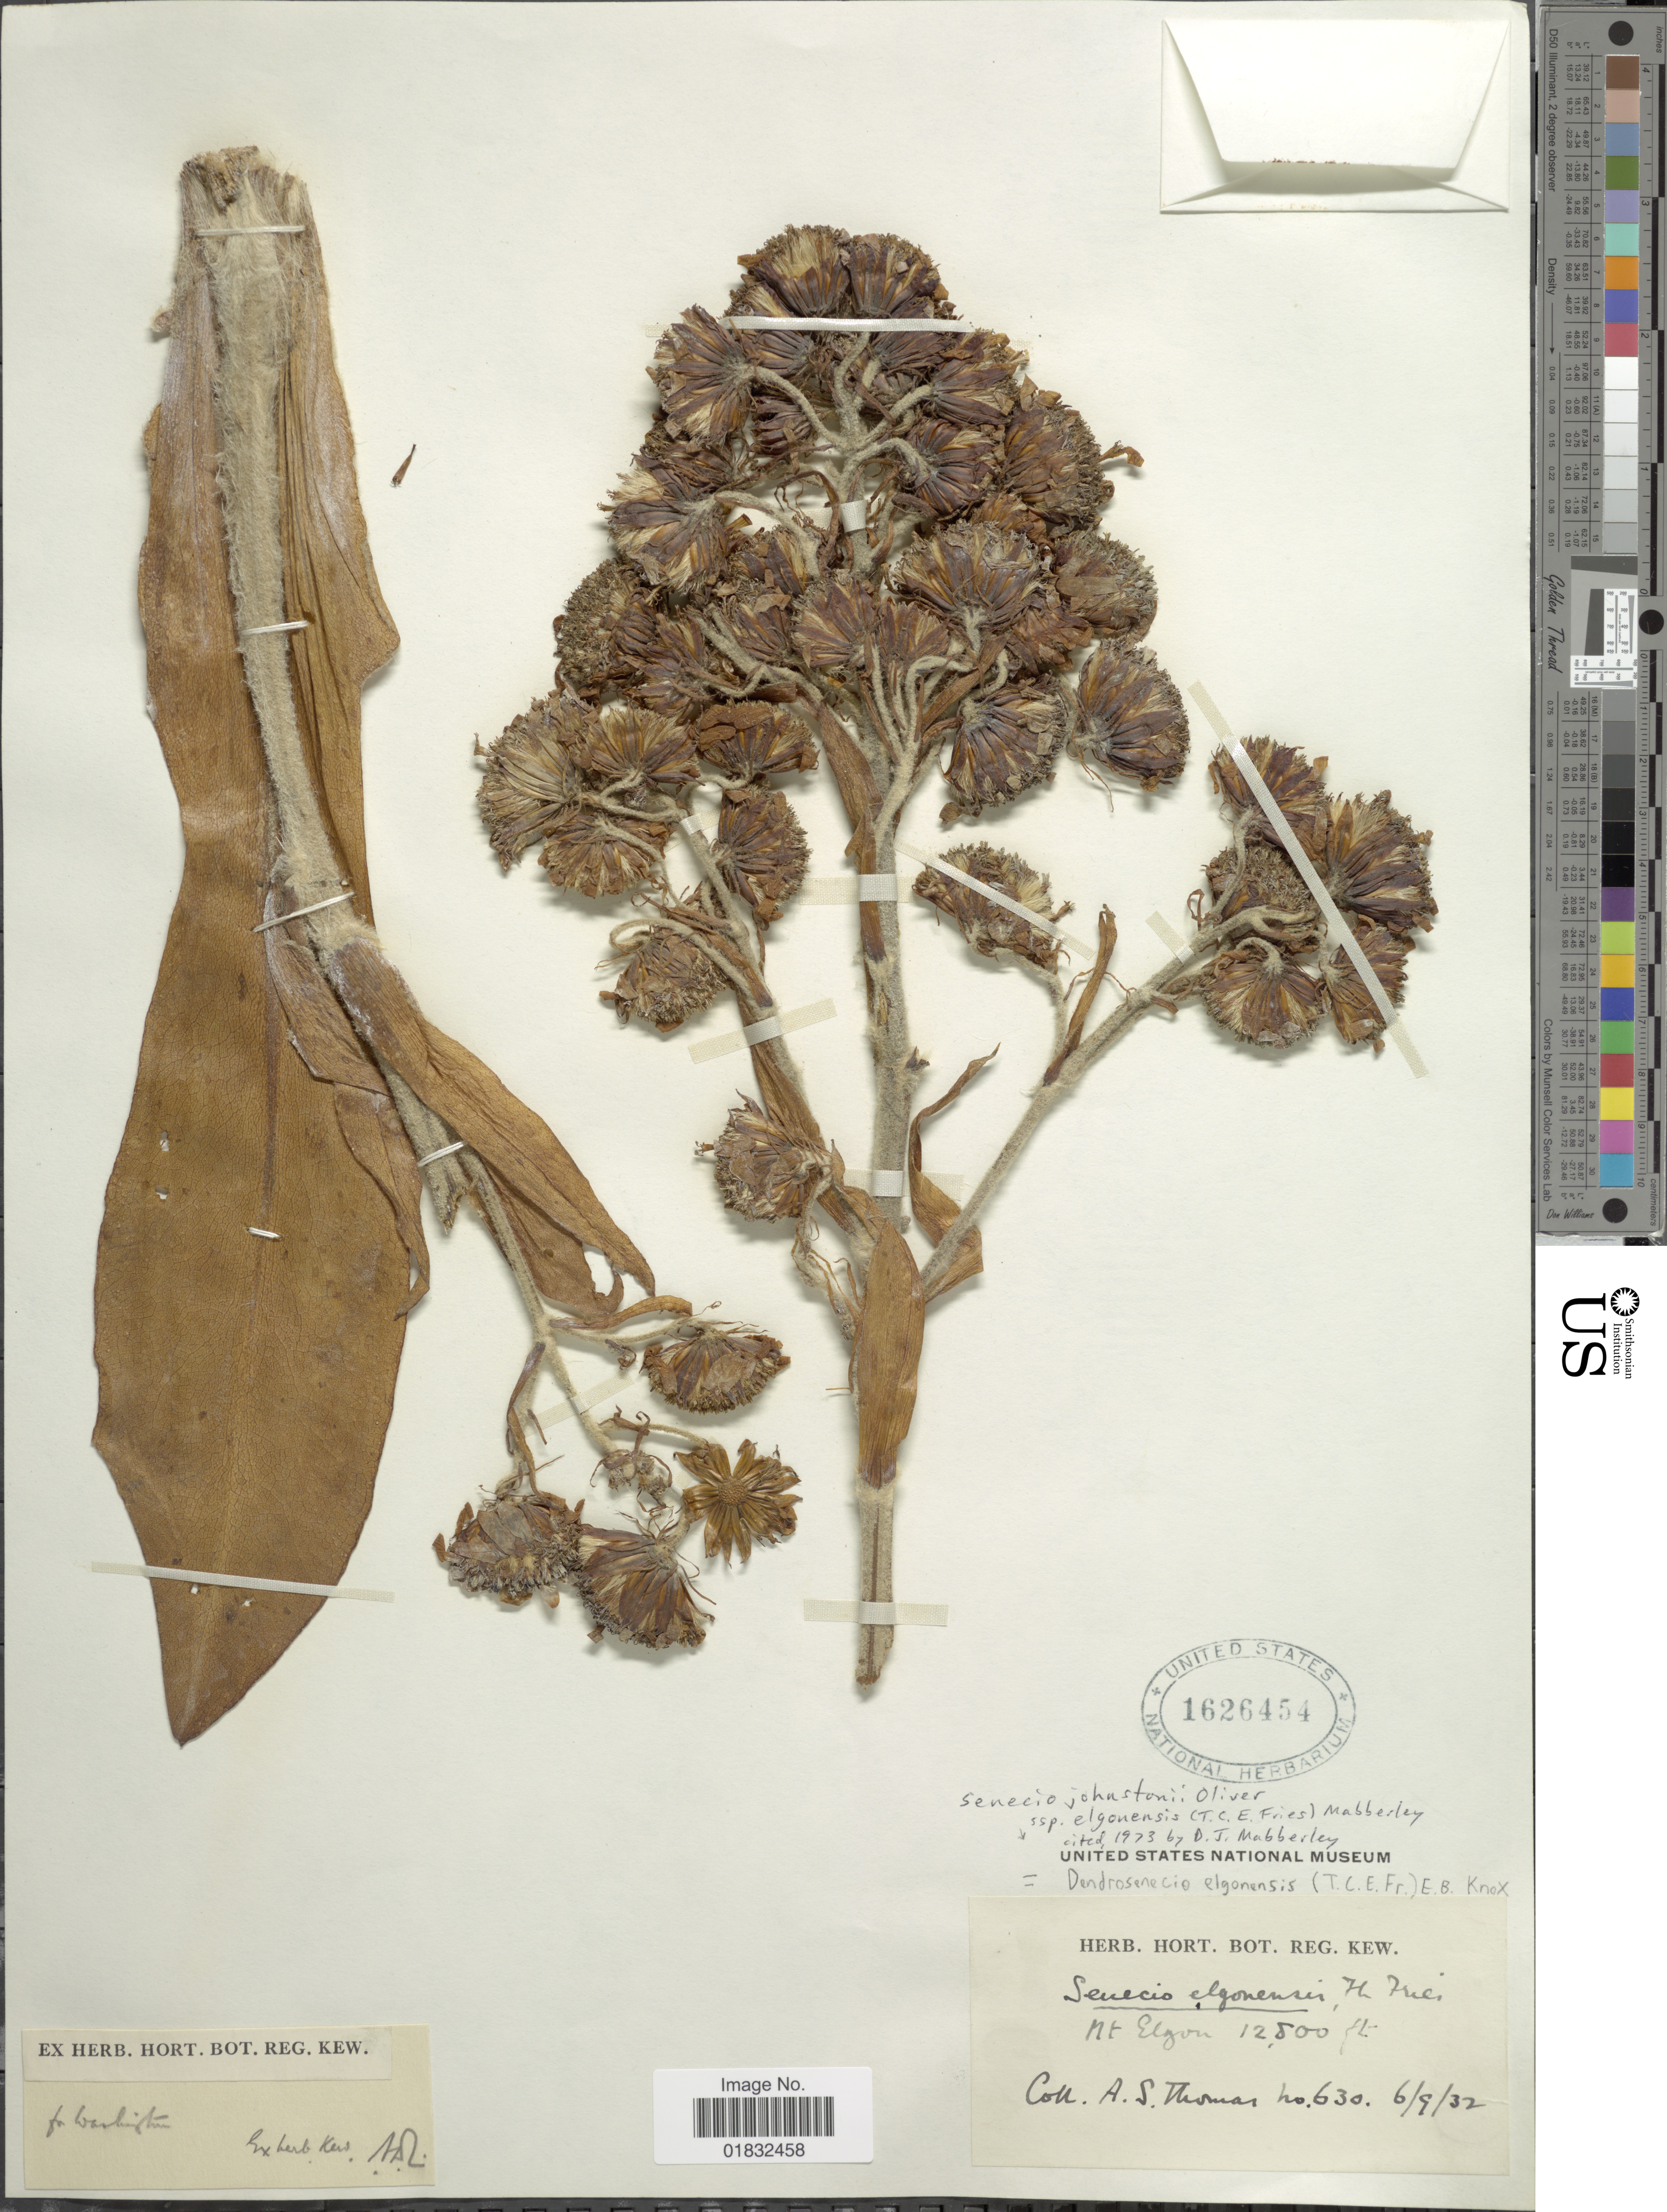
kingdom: Plantae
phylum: Tracheophyta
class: Magnoliopsida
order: Asterales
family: Asteraceae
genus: Dendrosenecio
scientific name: Dendrosenecio elgonensis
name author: (T.C.E. Fr.) E.B. Knox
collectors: A. Thomas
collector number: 630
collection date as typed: Transcribed d/m/y: 6/9/32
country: Uganda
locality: Mt Elgon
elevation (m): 3901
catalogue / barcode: US 1626454